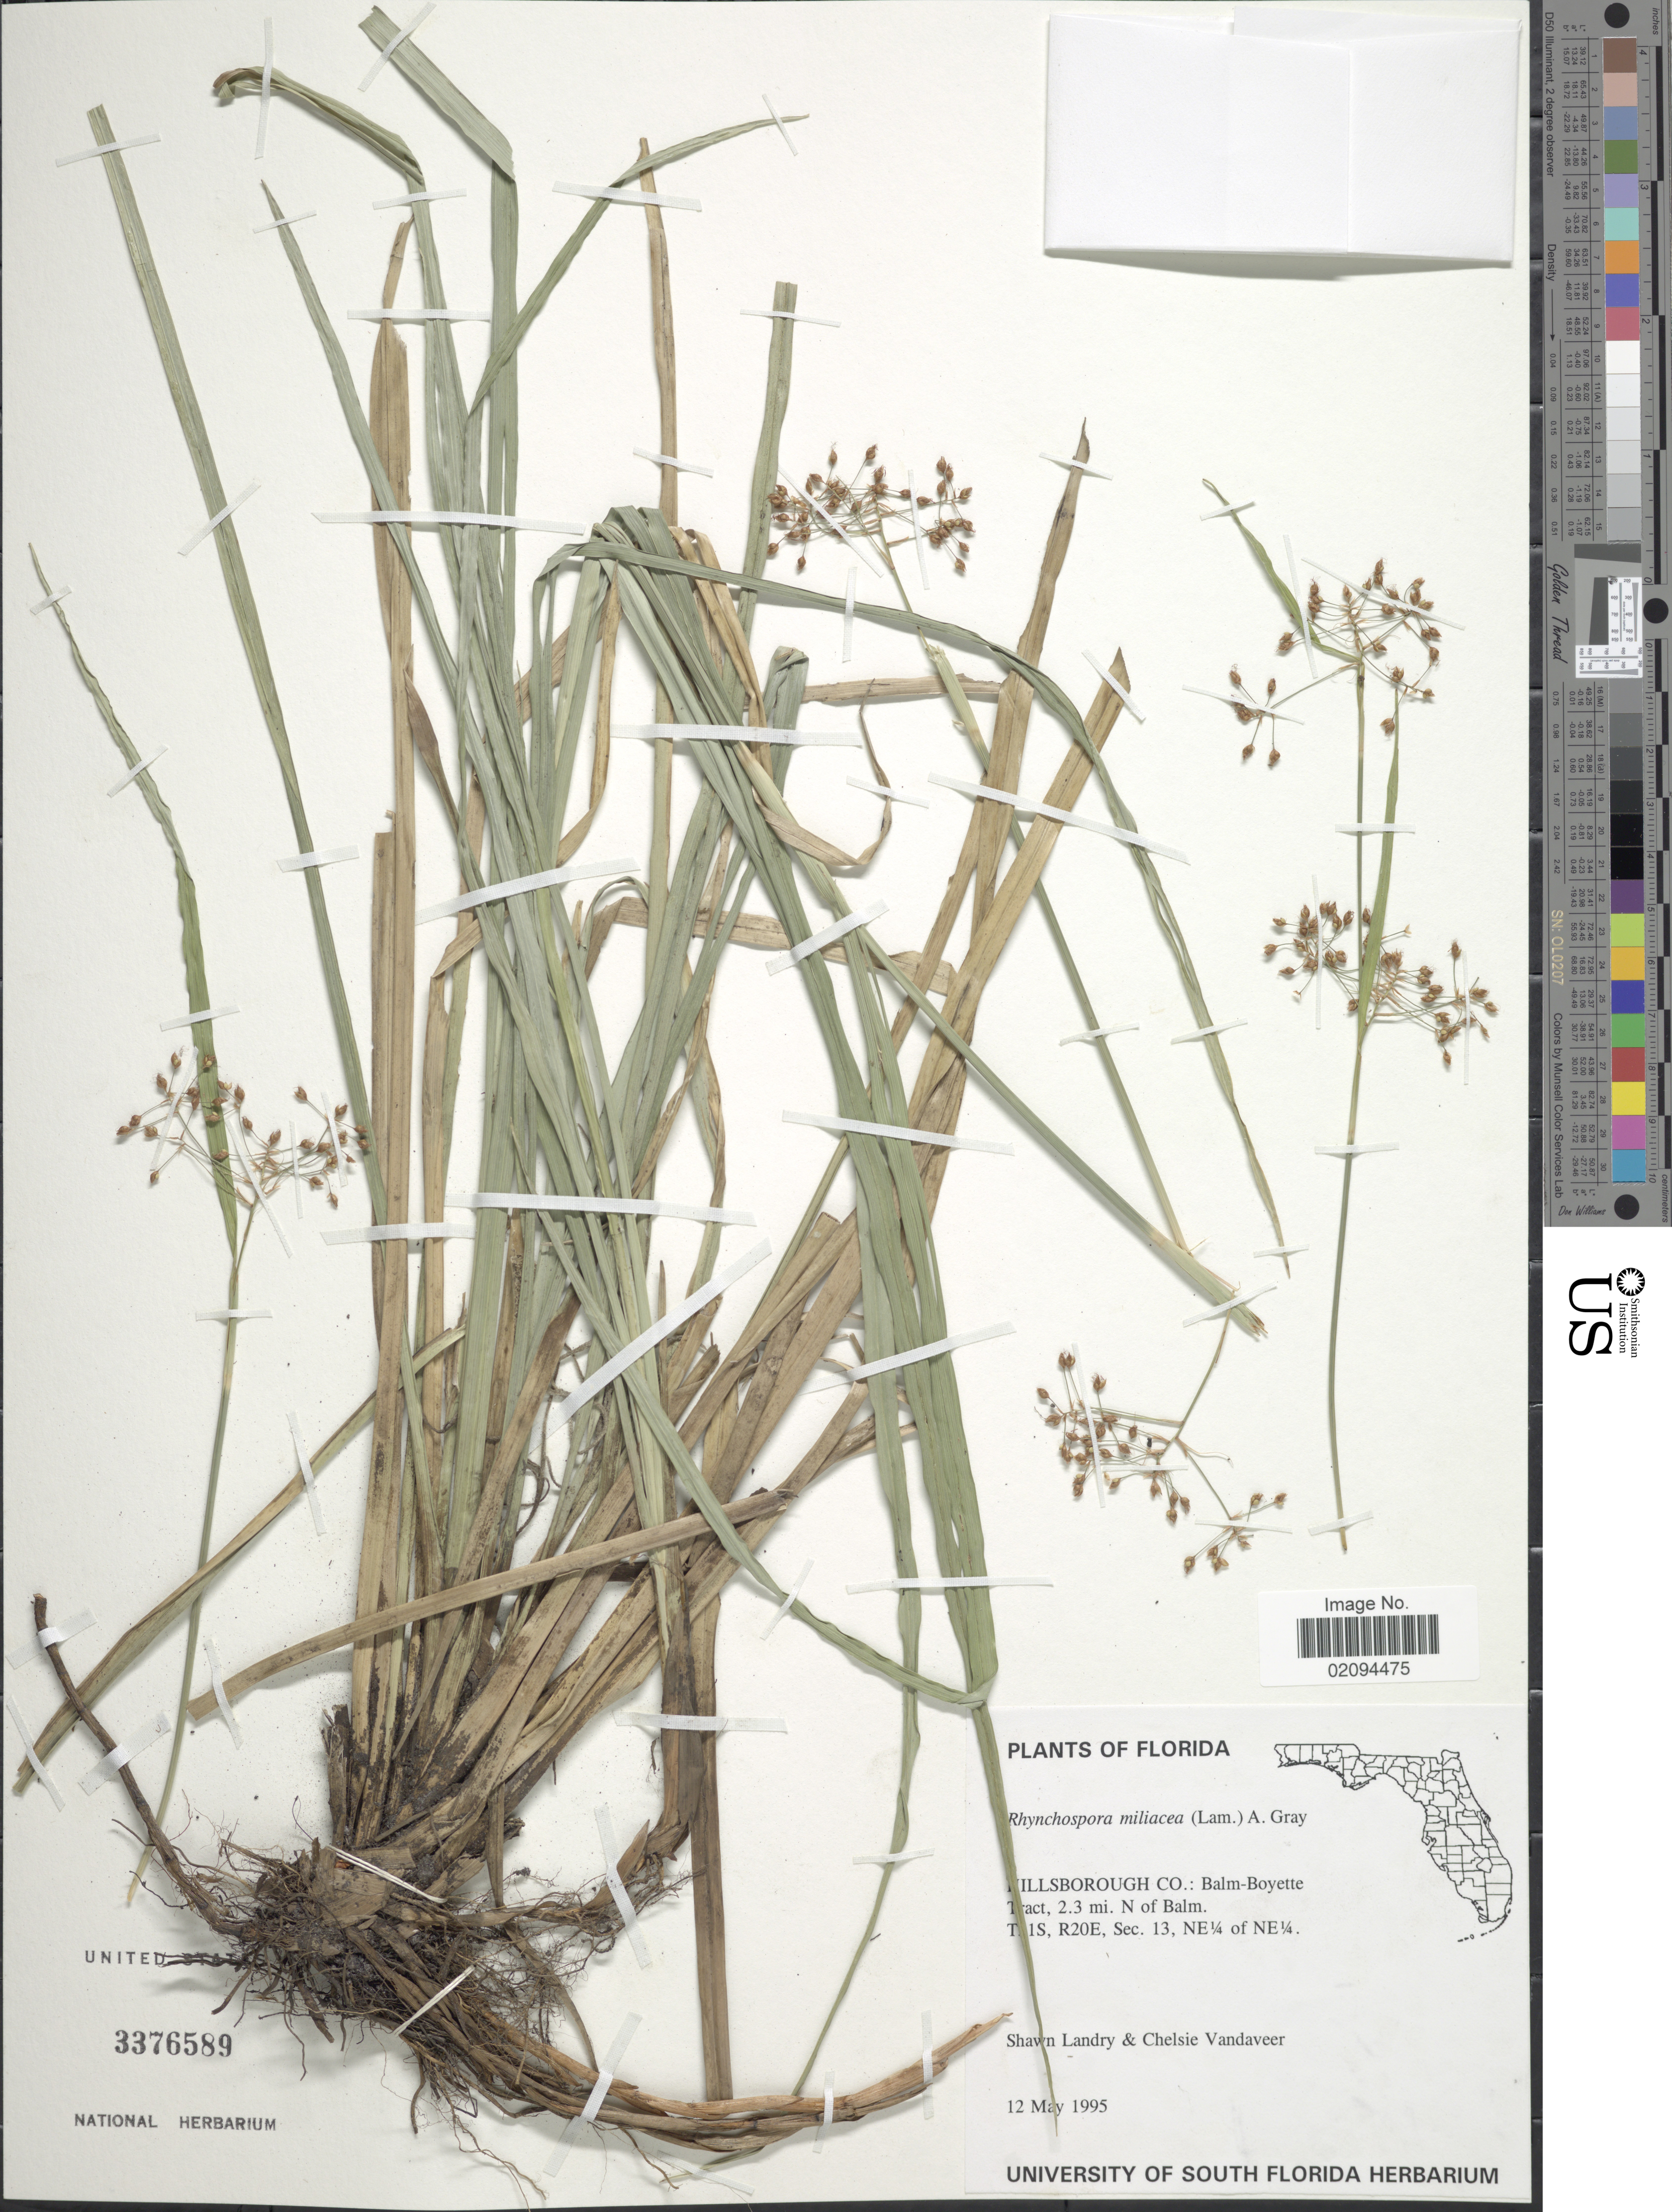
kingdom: Plantae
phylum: Tracheophyta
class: Liliopsida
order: Poales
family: Cyperaceae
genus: Rhynchospora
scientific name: Rhynchospora miliacea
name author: (Lam.) A. Gray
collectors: S. Landry & C. Vandaveer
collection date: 1995-05-12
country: United States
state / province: Florida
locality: Hillsborough Co.: Balm-Boyette Tract, 2.3 mi. N of Balm. T [illegible] 1S, R20E, Sec. 13, NE¼ of NE¼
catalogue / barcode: US 3376589